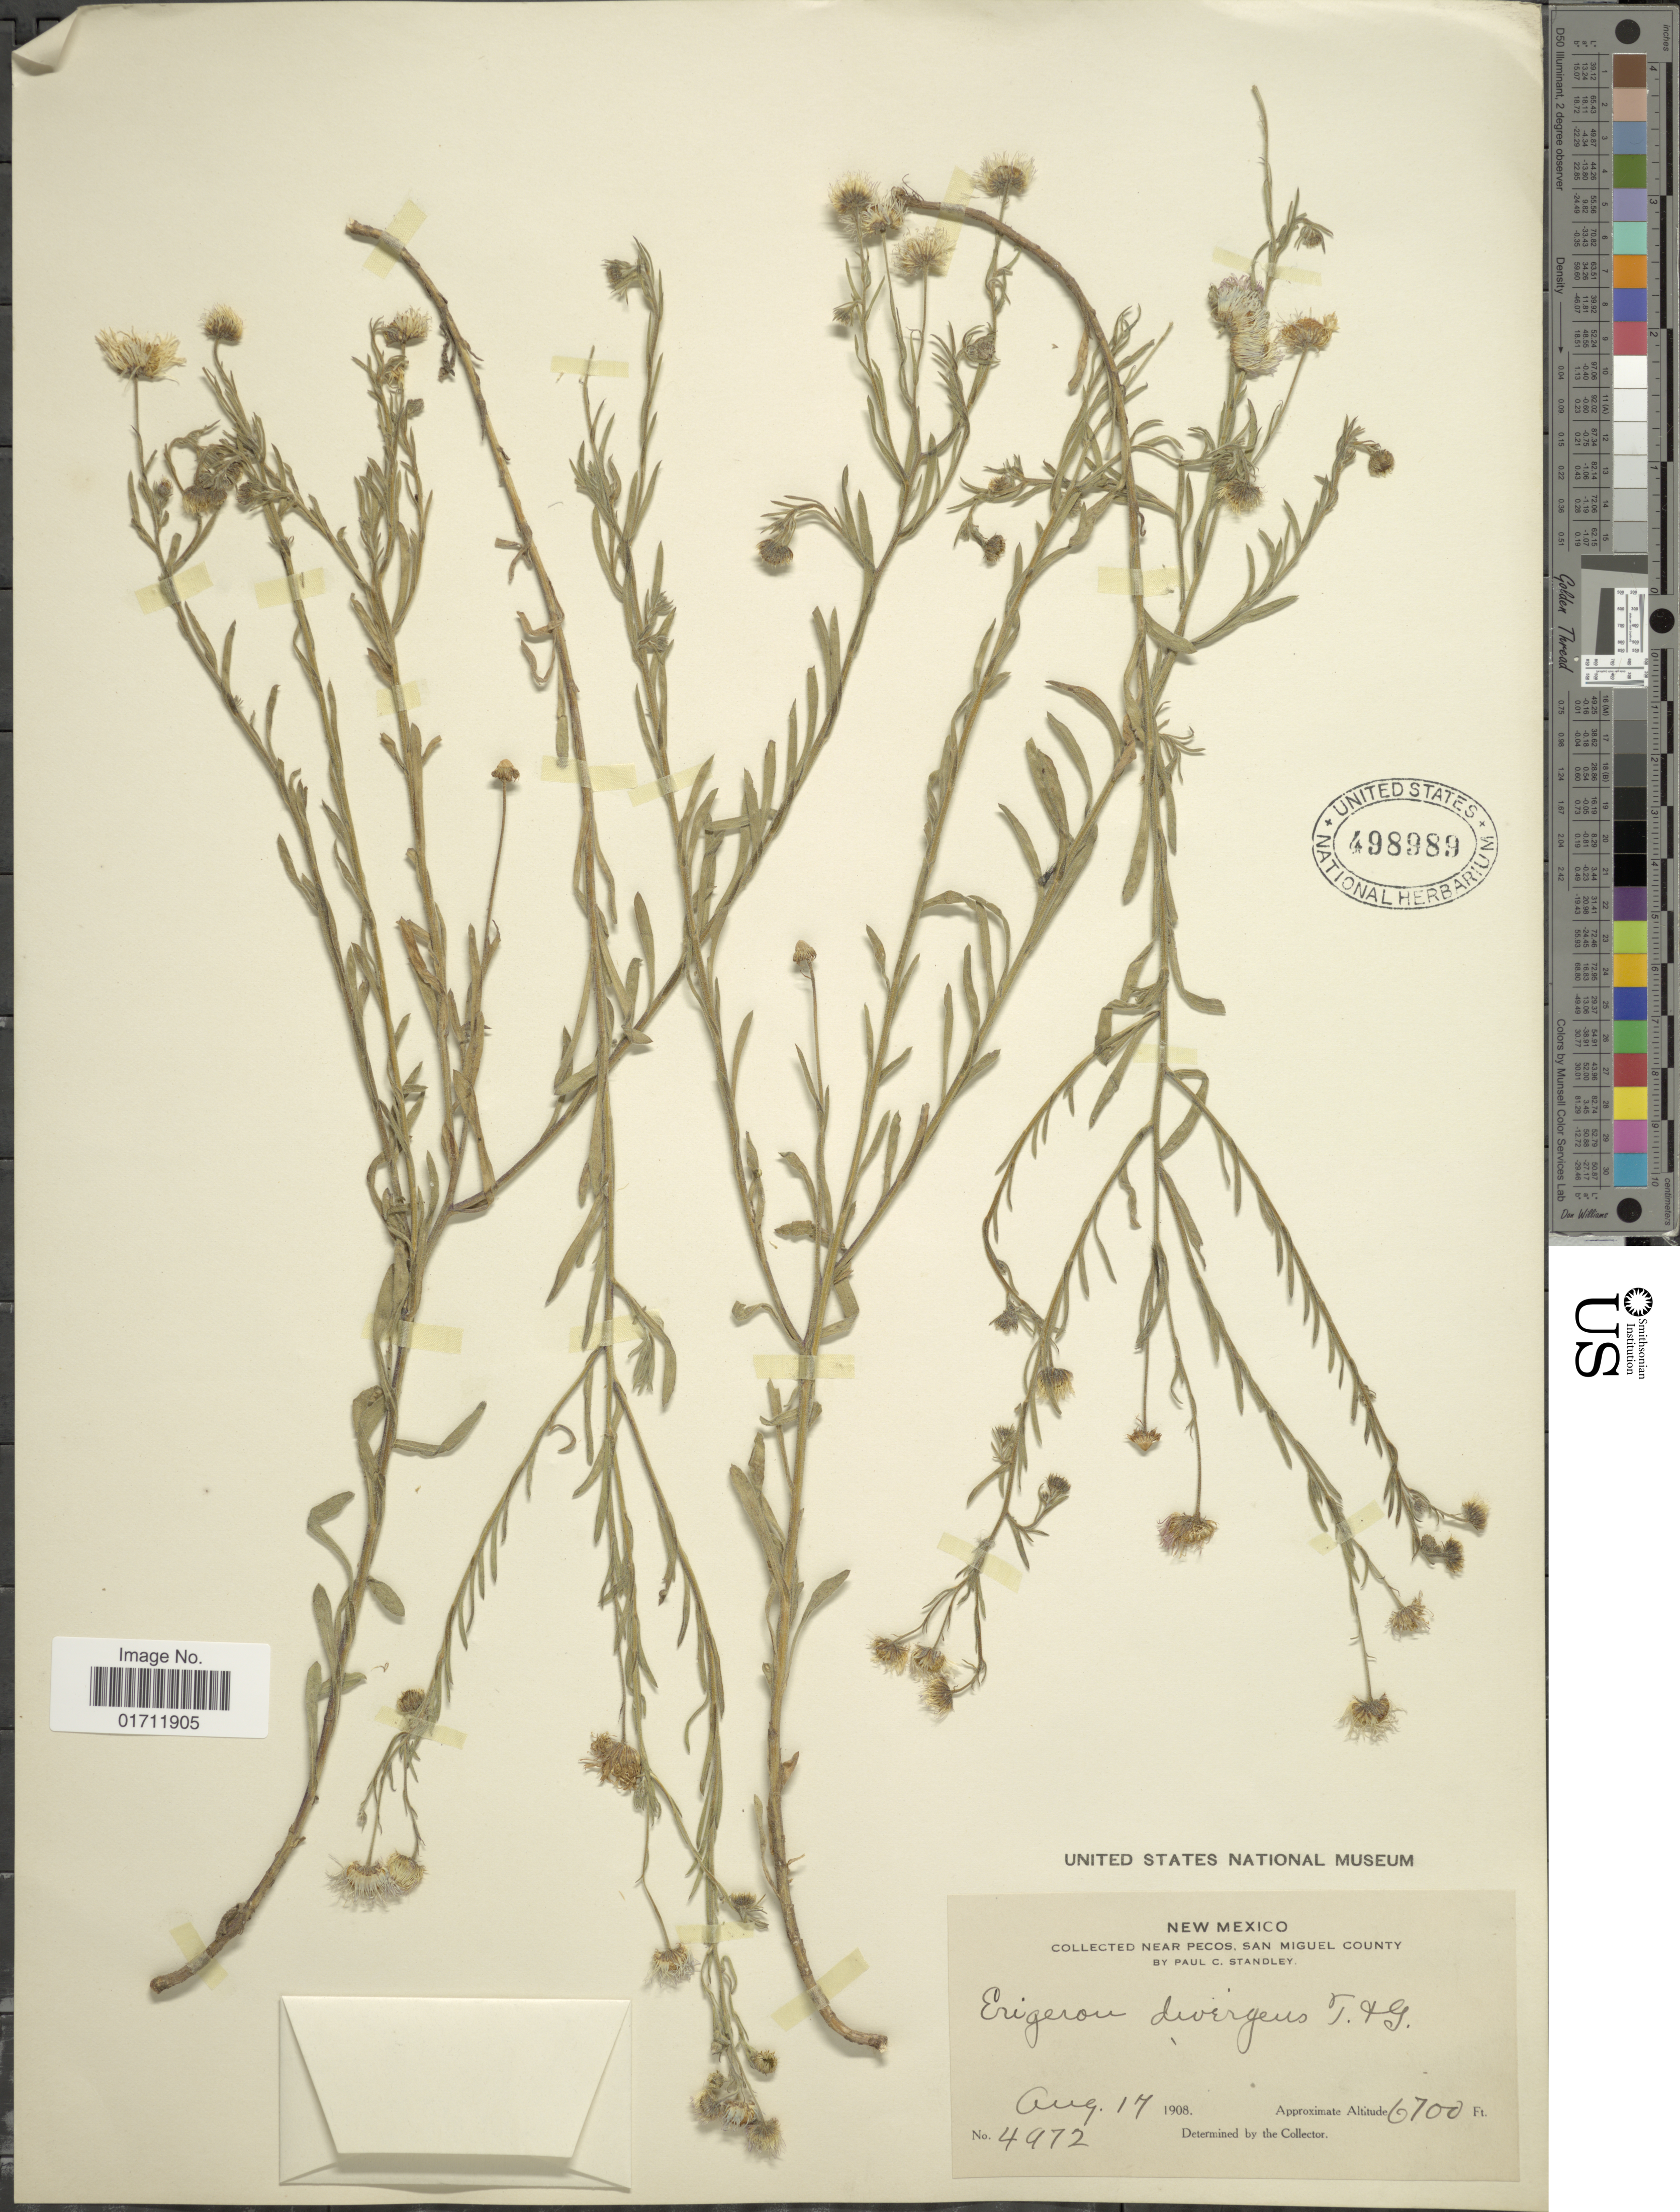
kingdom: Plantae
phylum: Tracheophyta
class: Magnoliopsida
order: Asterales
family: Asteraceae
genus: Erigeron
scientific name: Erigeron divergens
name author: Torr. & A. Gray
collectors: P. C. Standley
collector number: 4972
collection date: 1908-08-17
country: United States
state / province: New Mexico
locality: Near Pecos, San Miguel County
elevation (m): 2042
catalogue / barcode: US 498989